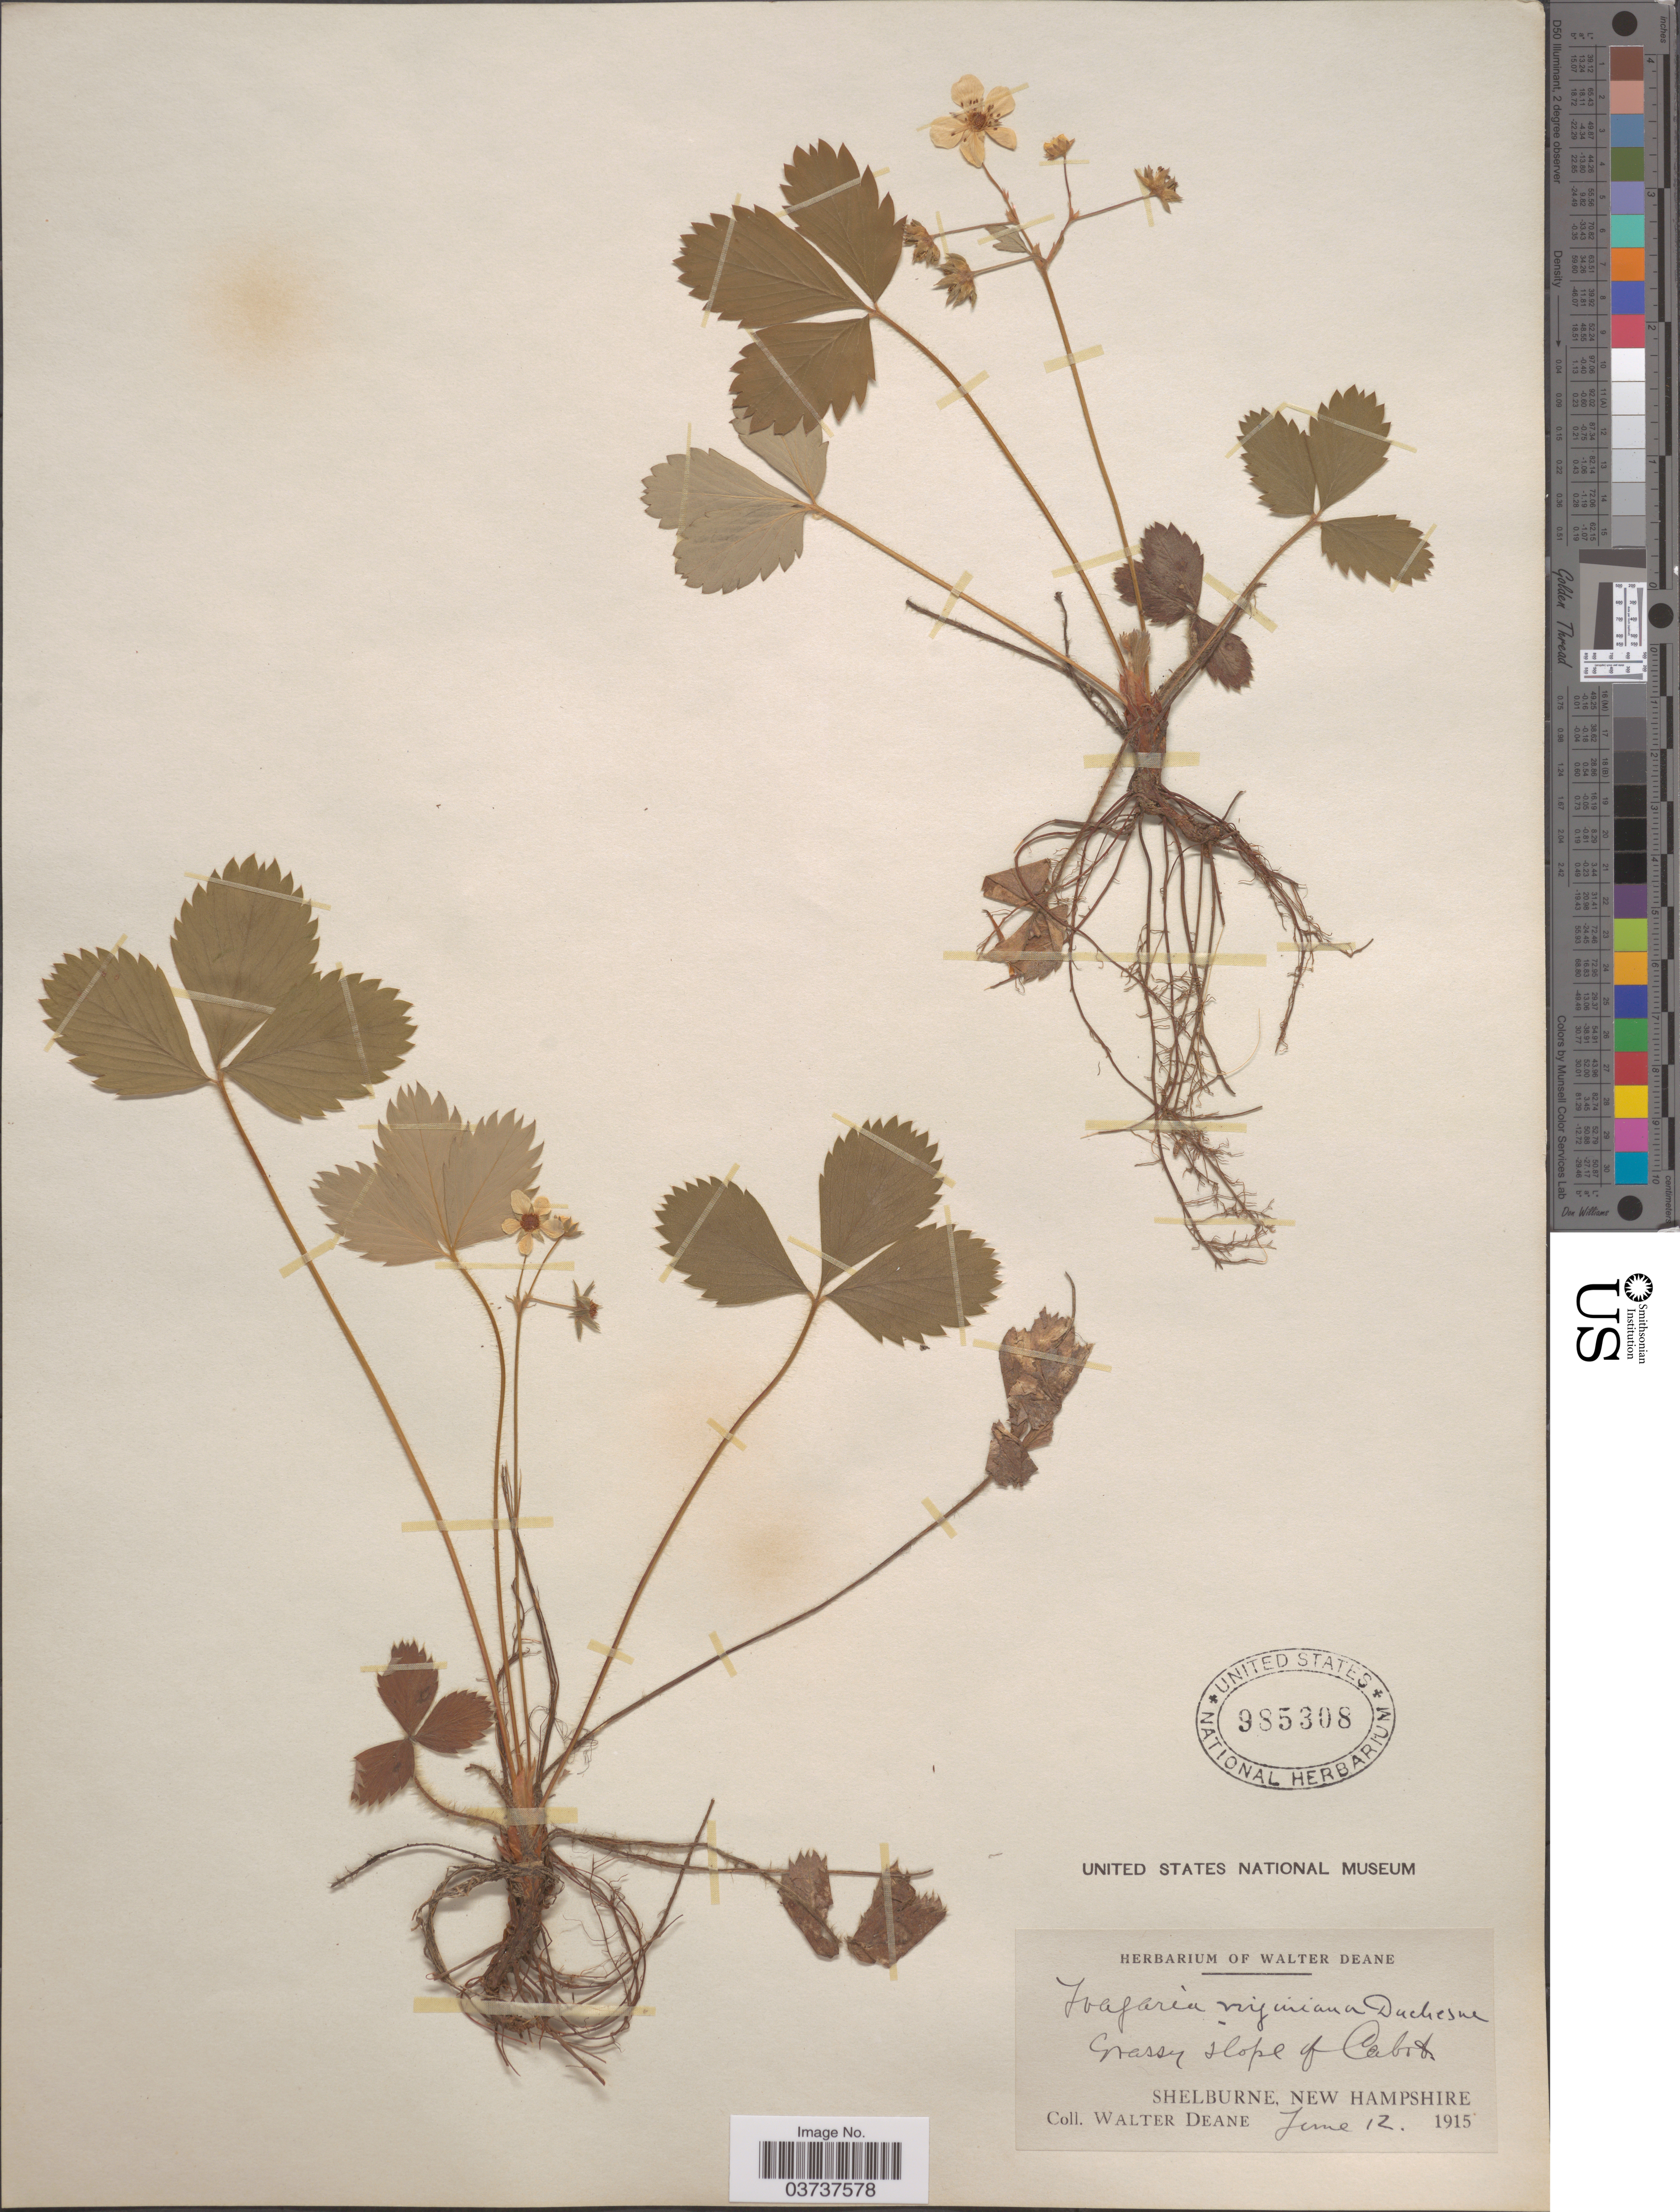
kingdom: Plantae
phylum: Tracheophyta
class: Magnoliopsida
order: Rosales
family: Rosaceae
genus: Fragaria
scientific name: Fragaria virginiana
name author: Mill.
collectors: W. Deane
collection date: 1915-06-12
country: United States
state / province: New Hampshire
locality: Grassy slope of Cabot. Shelburne.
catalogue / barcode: US 985308